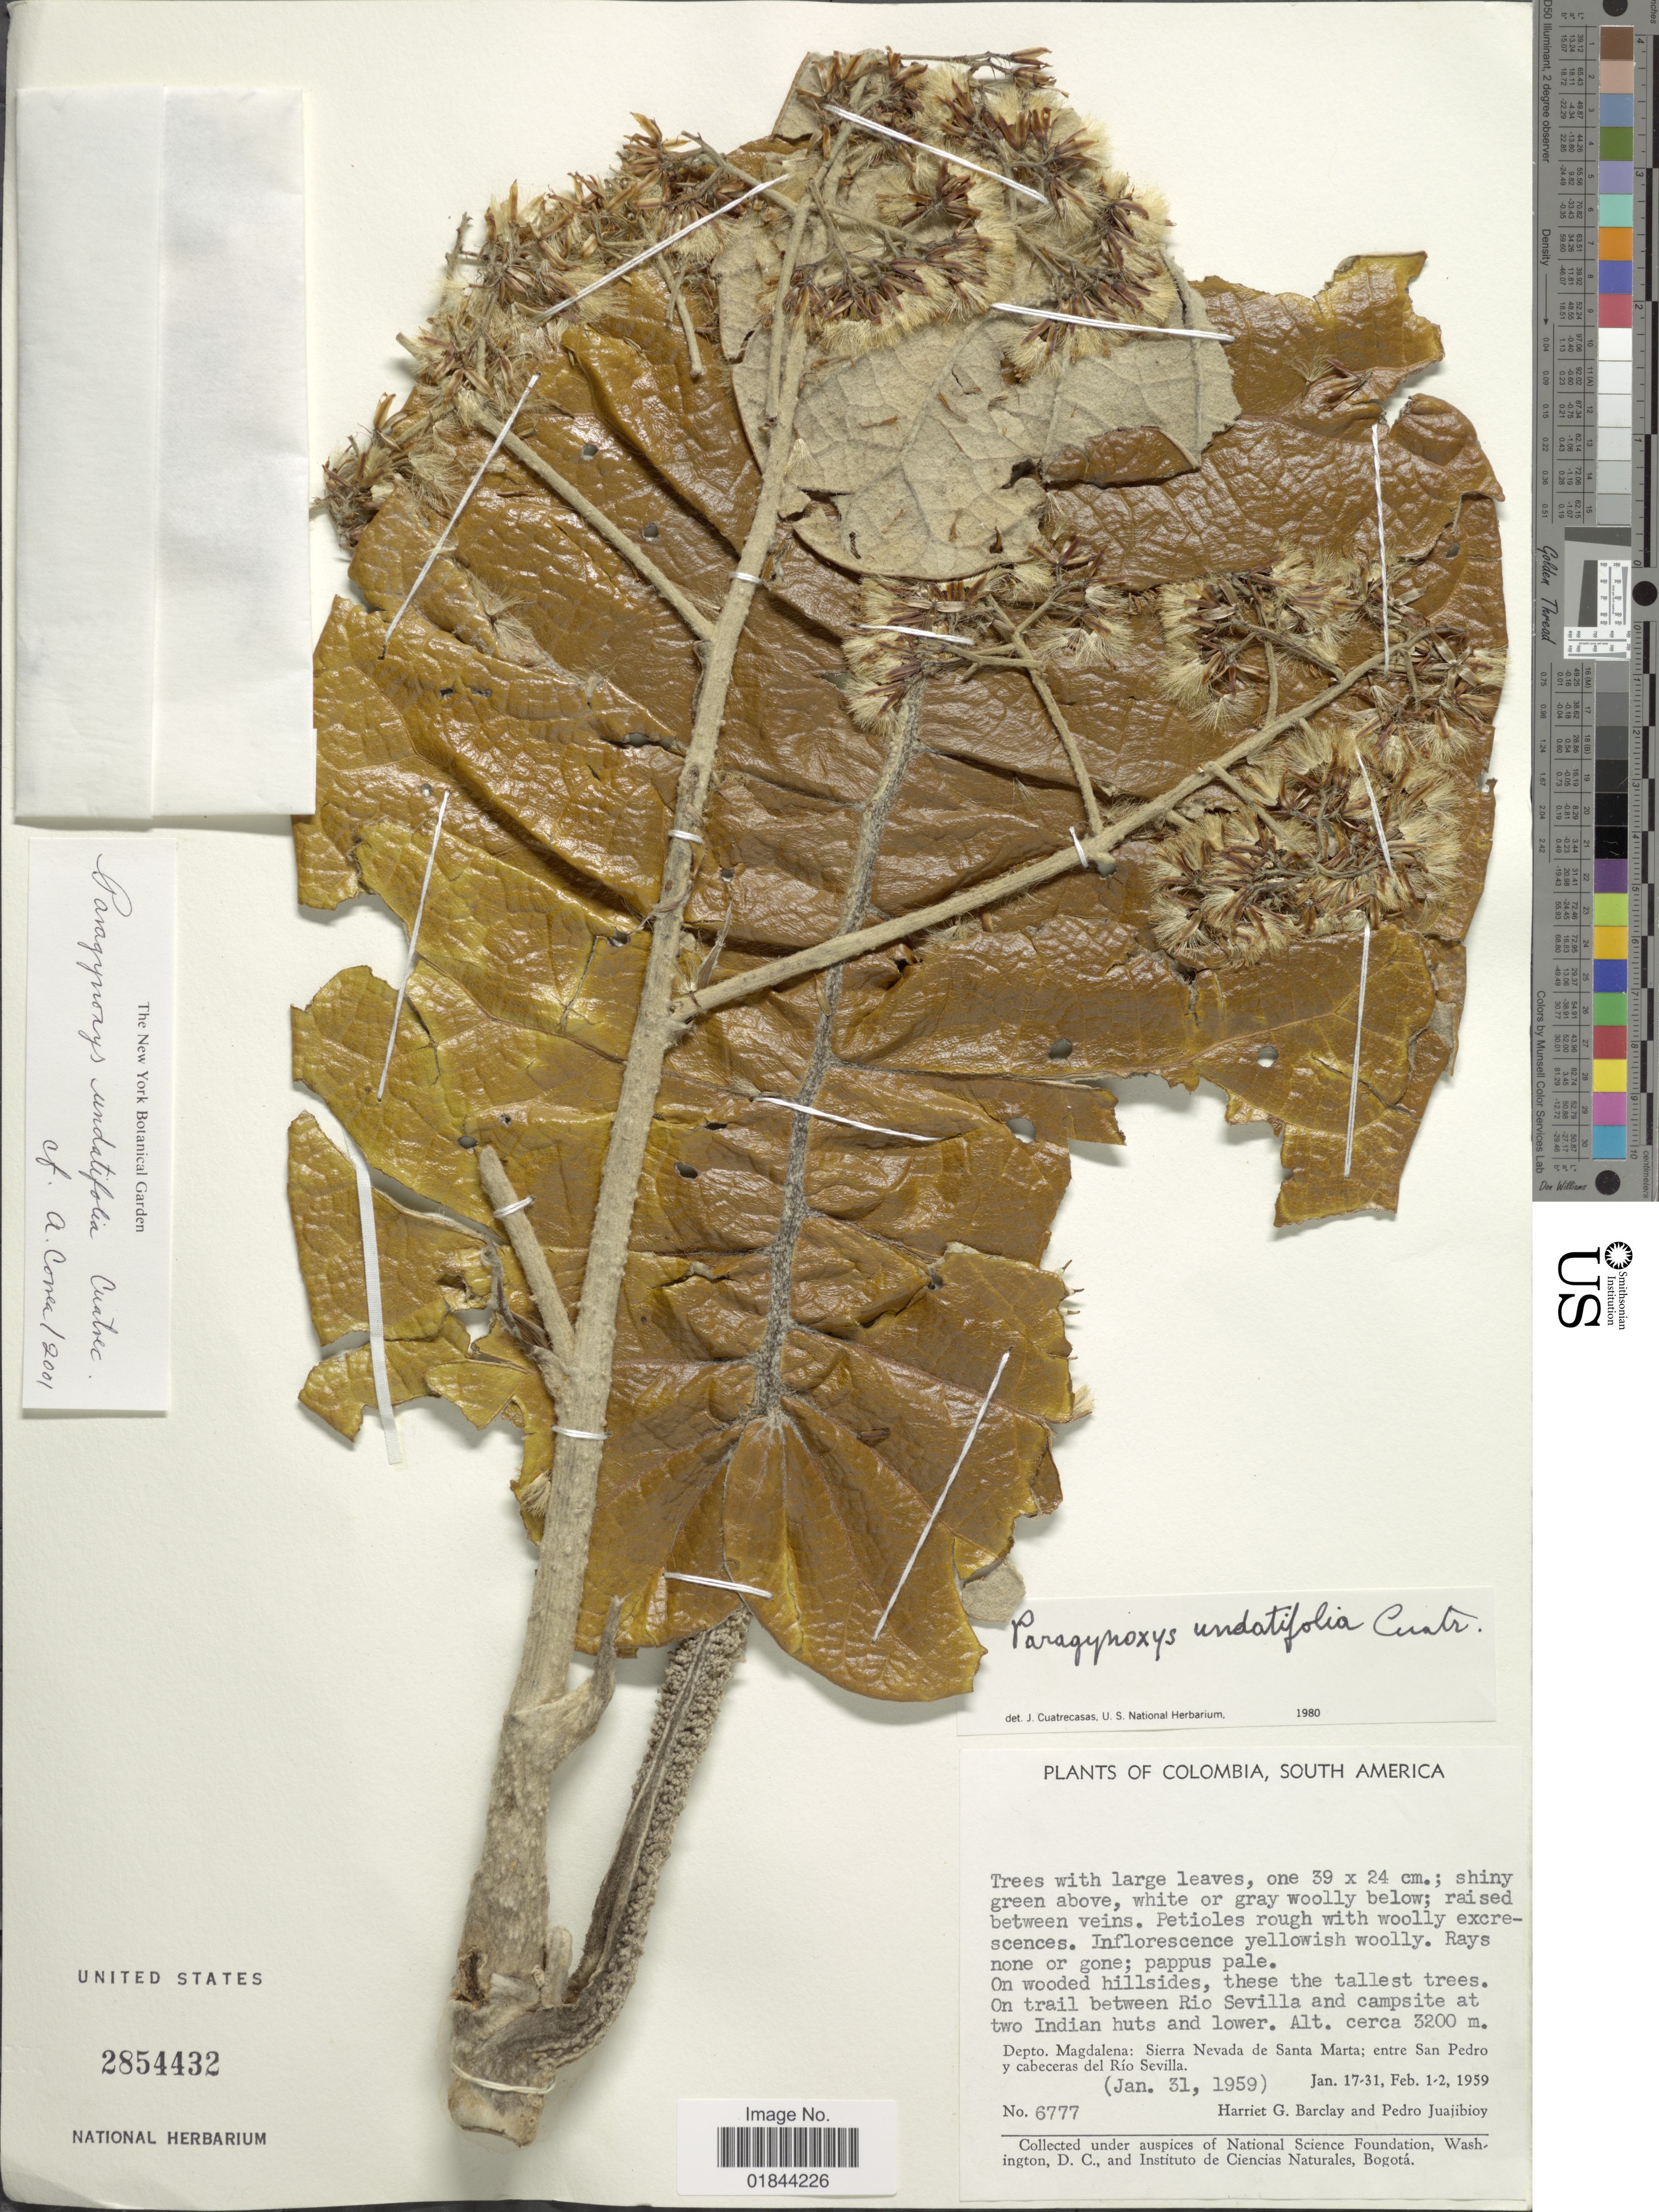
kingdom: Plantae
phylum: Tracheophyta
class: Magnoliopsida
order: Asterales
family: Asteraceae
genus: Paragynoxys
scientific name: Paragynoxys undatifolia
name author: Cuatrec.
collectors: H. G. Barclay & P. Juajibioy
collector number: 6777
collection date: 1959-01-31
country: Colombia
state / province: Magdalena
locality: Sierra Nevada de Santa Marta: entre San Pedro y cabeceras del Rio Sevilla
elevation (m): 3200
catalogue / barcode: US 2854432